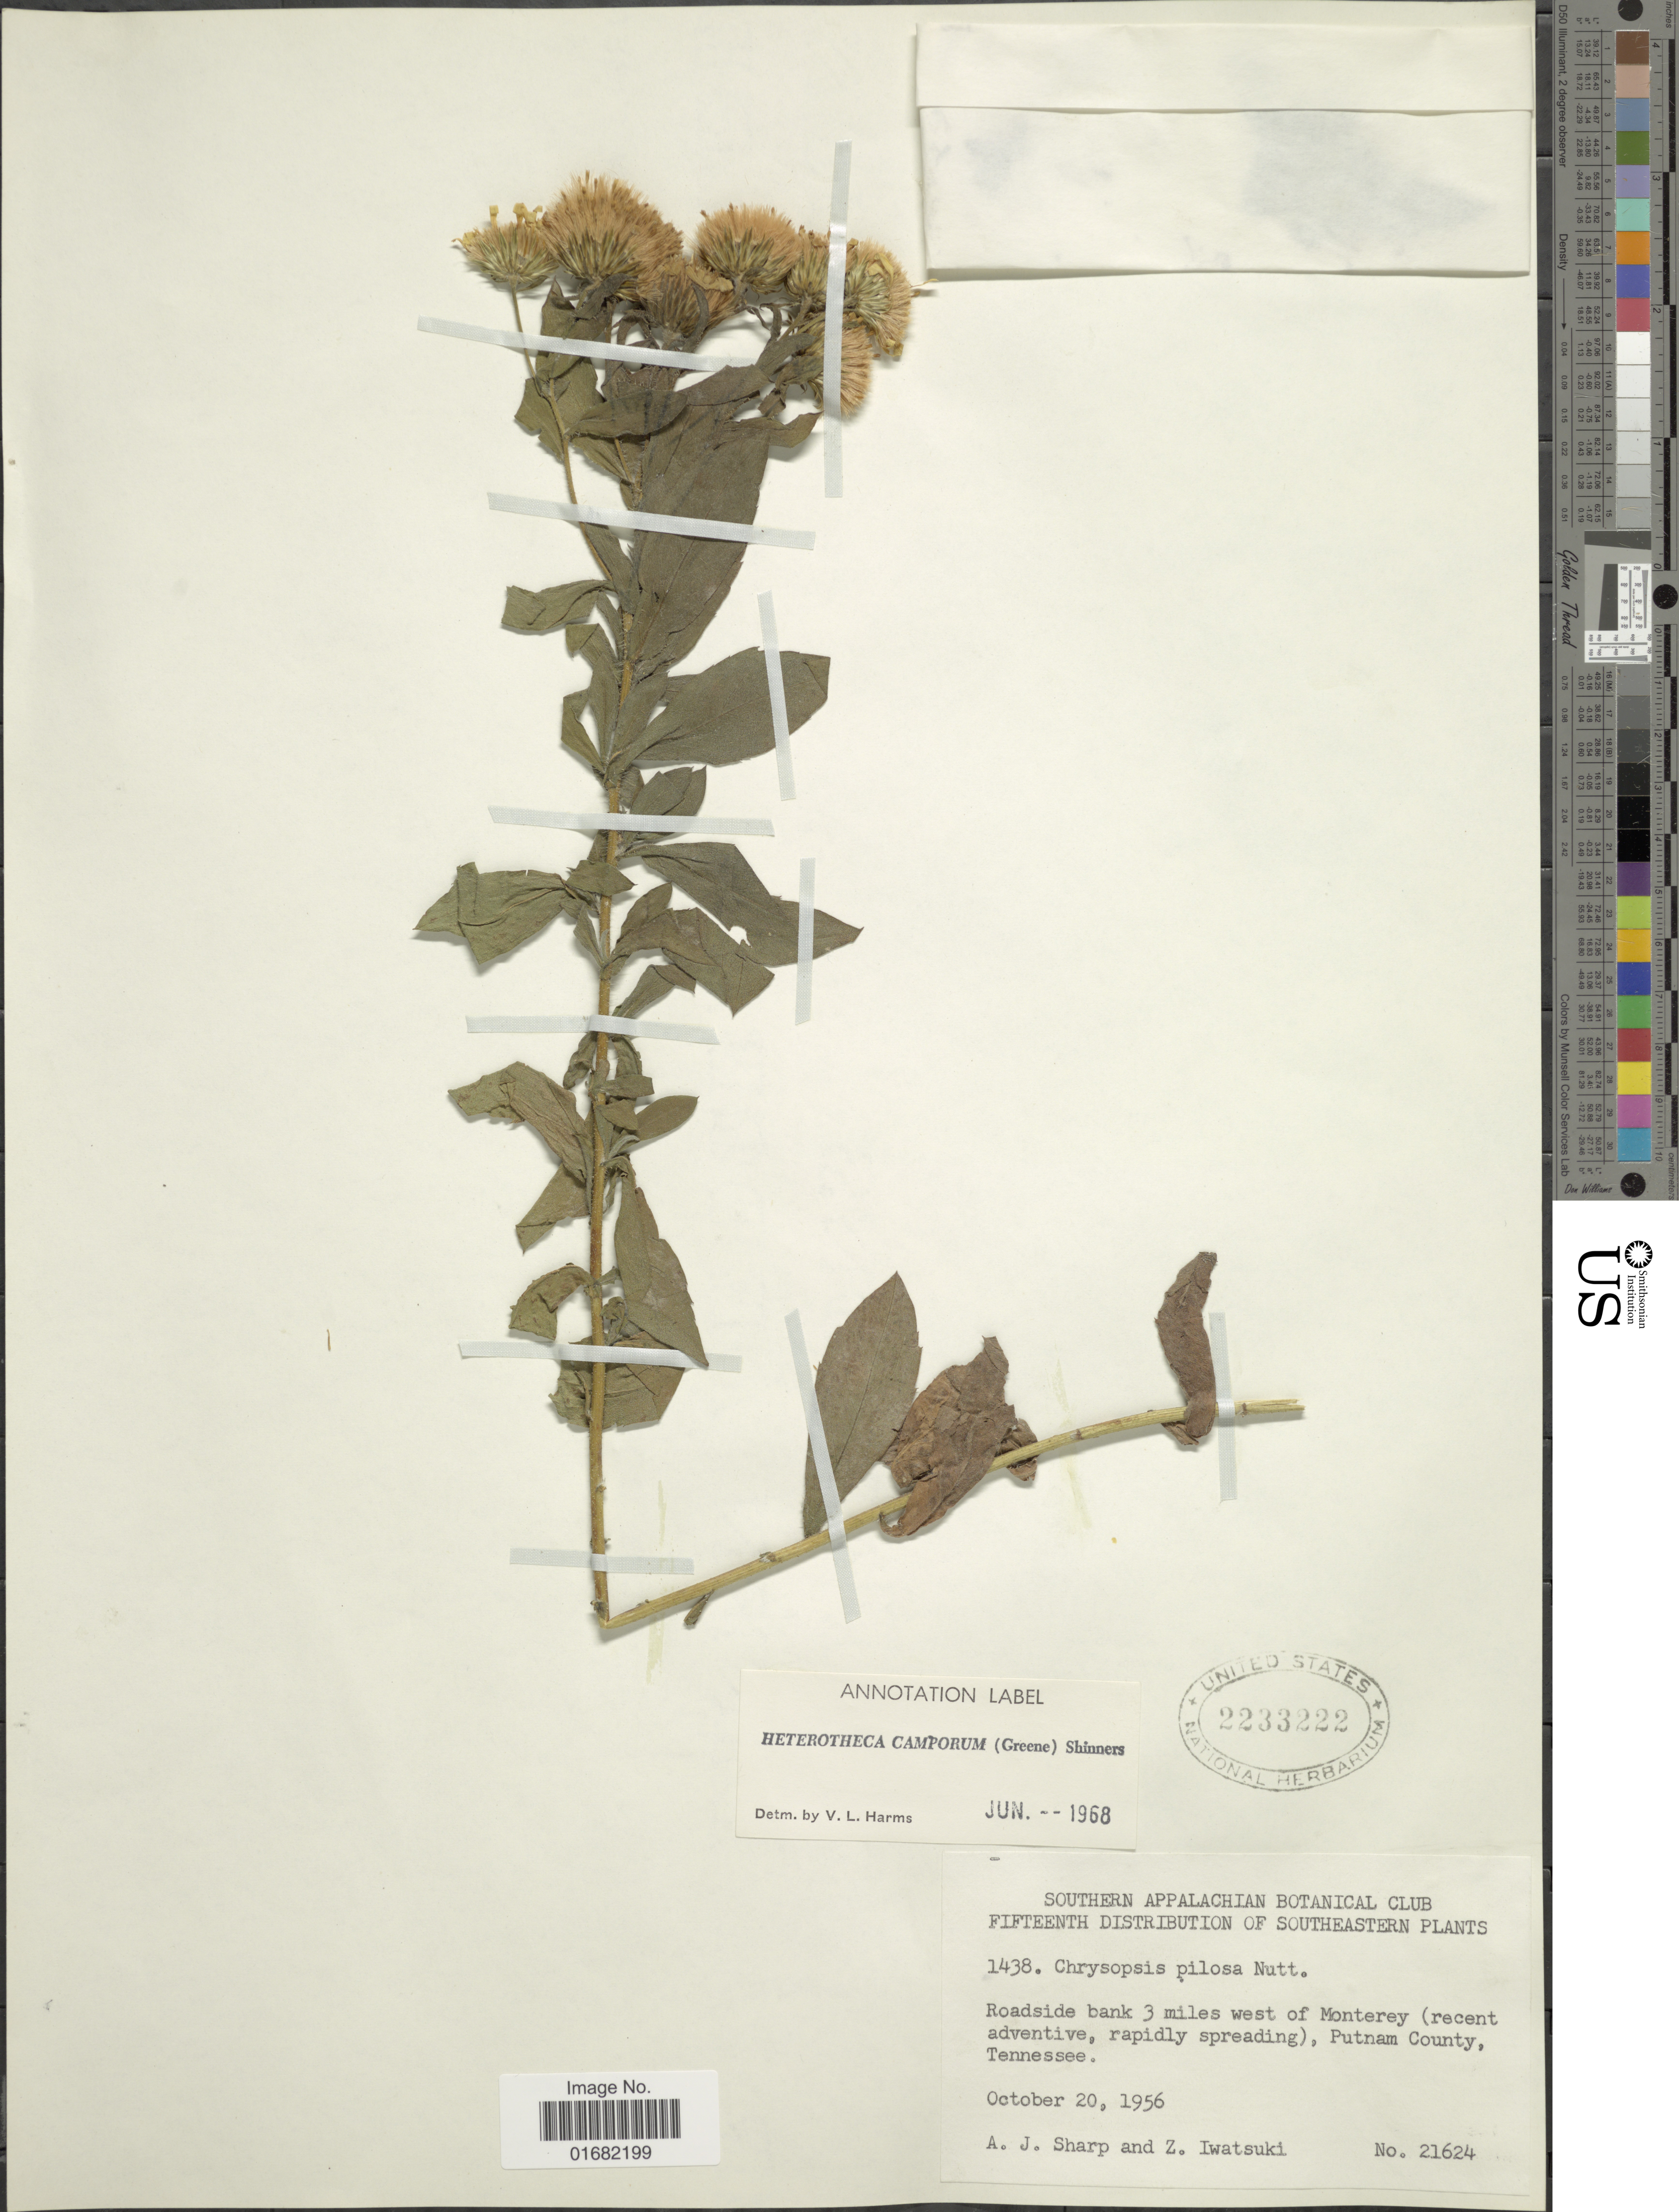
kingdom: Plantae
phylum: Tracheophyta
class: Magnoliopsida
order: Asterales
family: Asteraceae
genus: Heterotheca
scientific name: Heterotheca camporum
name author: (Greene) Shinners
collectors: A. J. Sharp & Z. Iwatsuki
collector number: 21624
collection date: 1956-10-20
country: United States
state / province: Tennessee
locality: Roadside bank 3 miles west of Monterey, Putnam County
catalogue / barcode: US 2233222